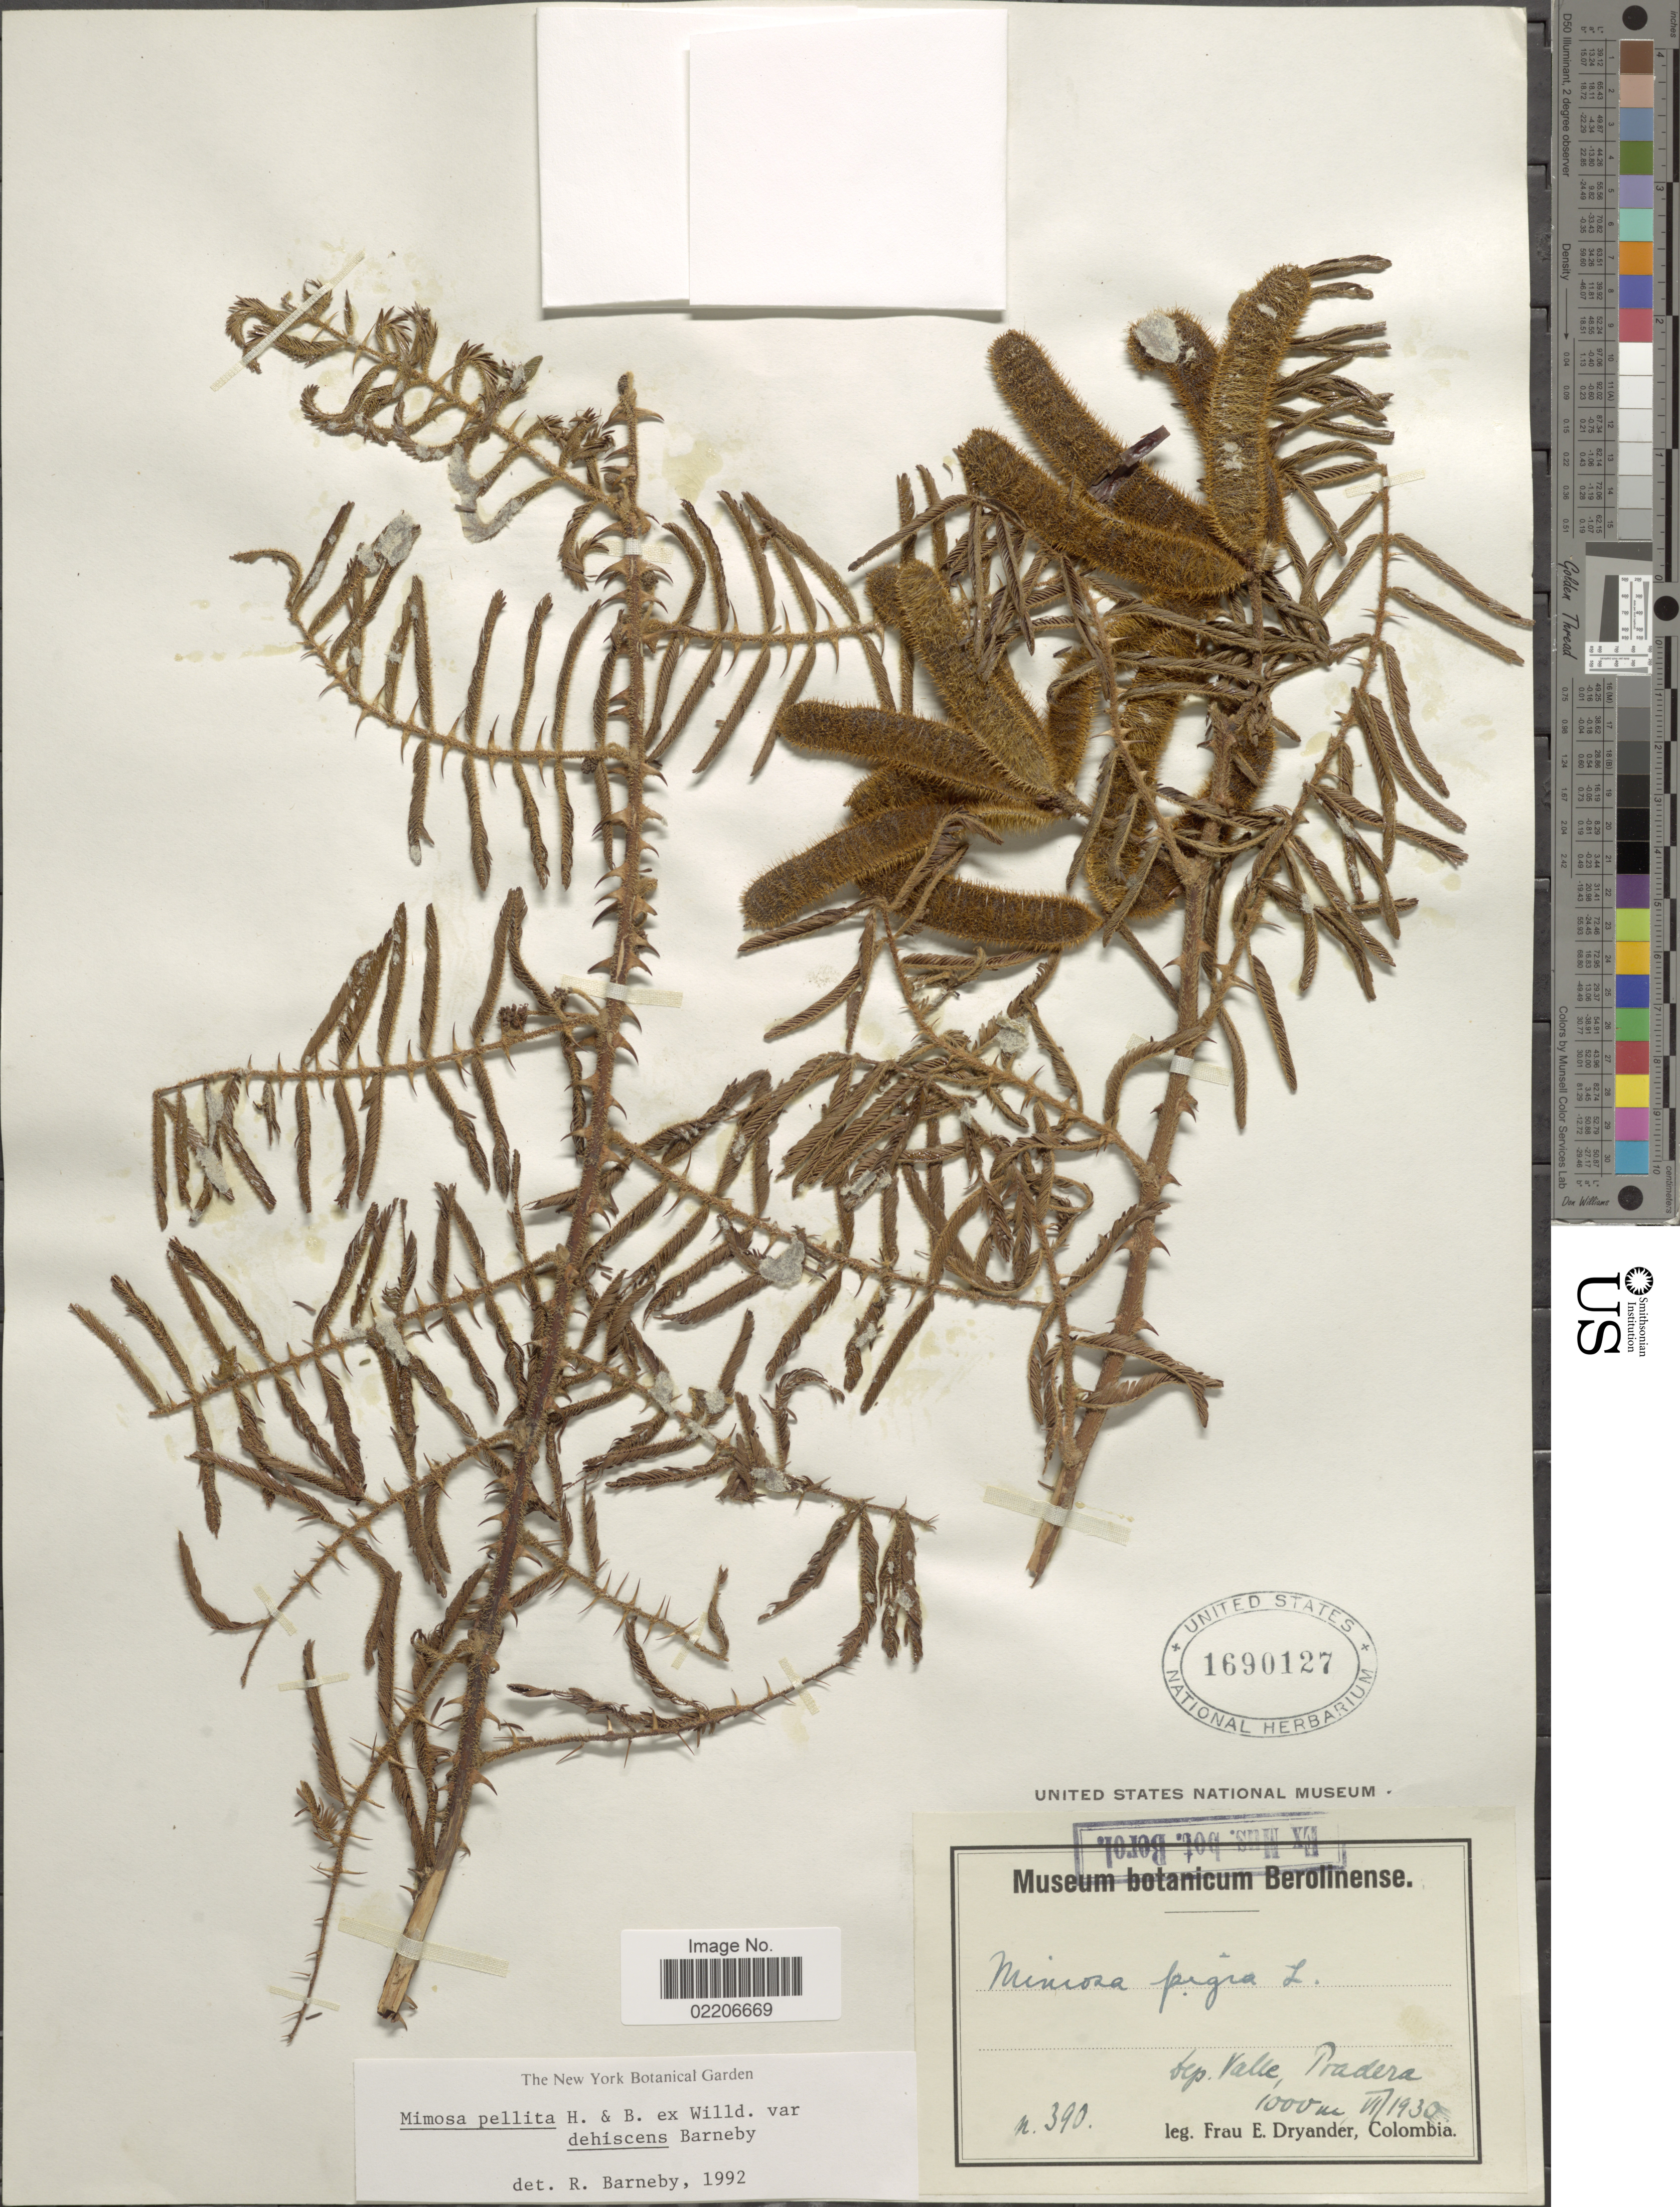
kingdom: Plantae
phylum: Tracheophyta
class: Magnoliopsida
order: Fabales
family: Fabaceae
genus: Mimosa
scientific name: Mimosa pellita var. dehiscens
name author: Barneby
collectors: F. Dryander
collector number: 390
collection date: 1930-06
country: Colombia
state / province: Valle del Cauca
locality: Dep. Valle, Pradera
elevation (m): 1000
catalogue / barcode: US 1690127